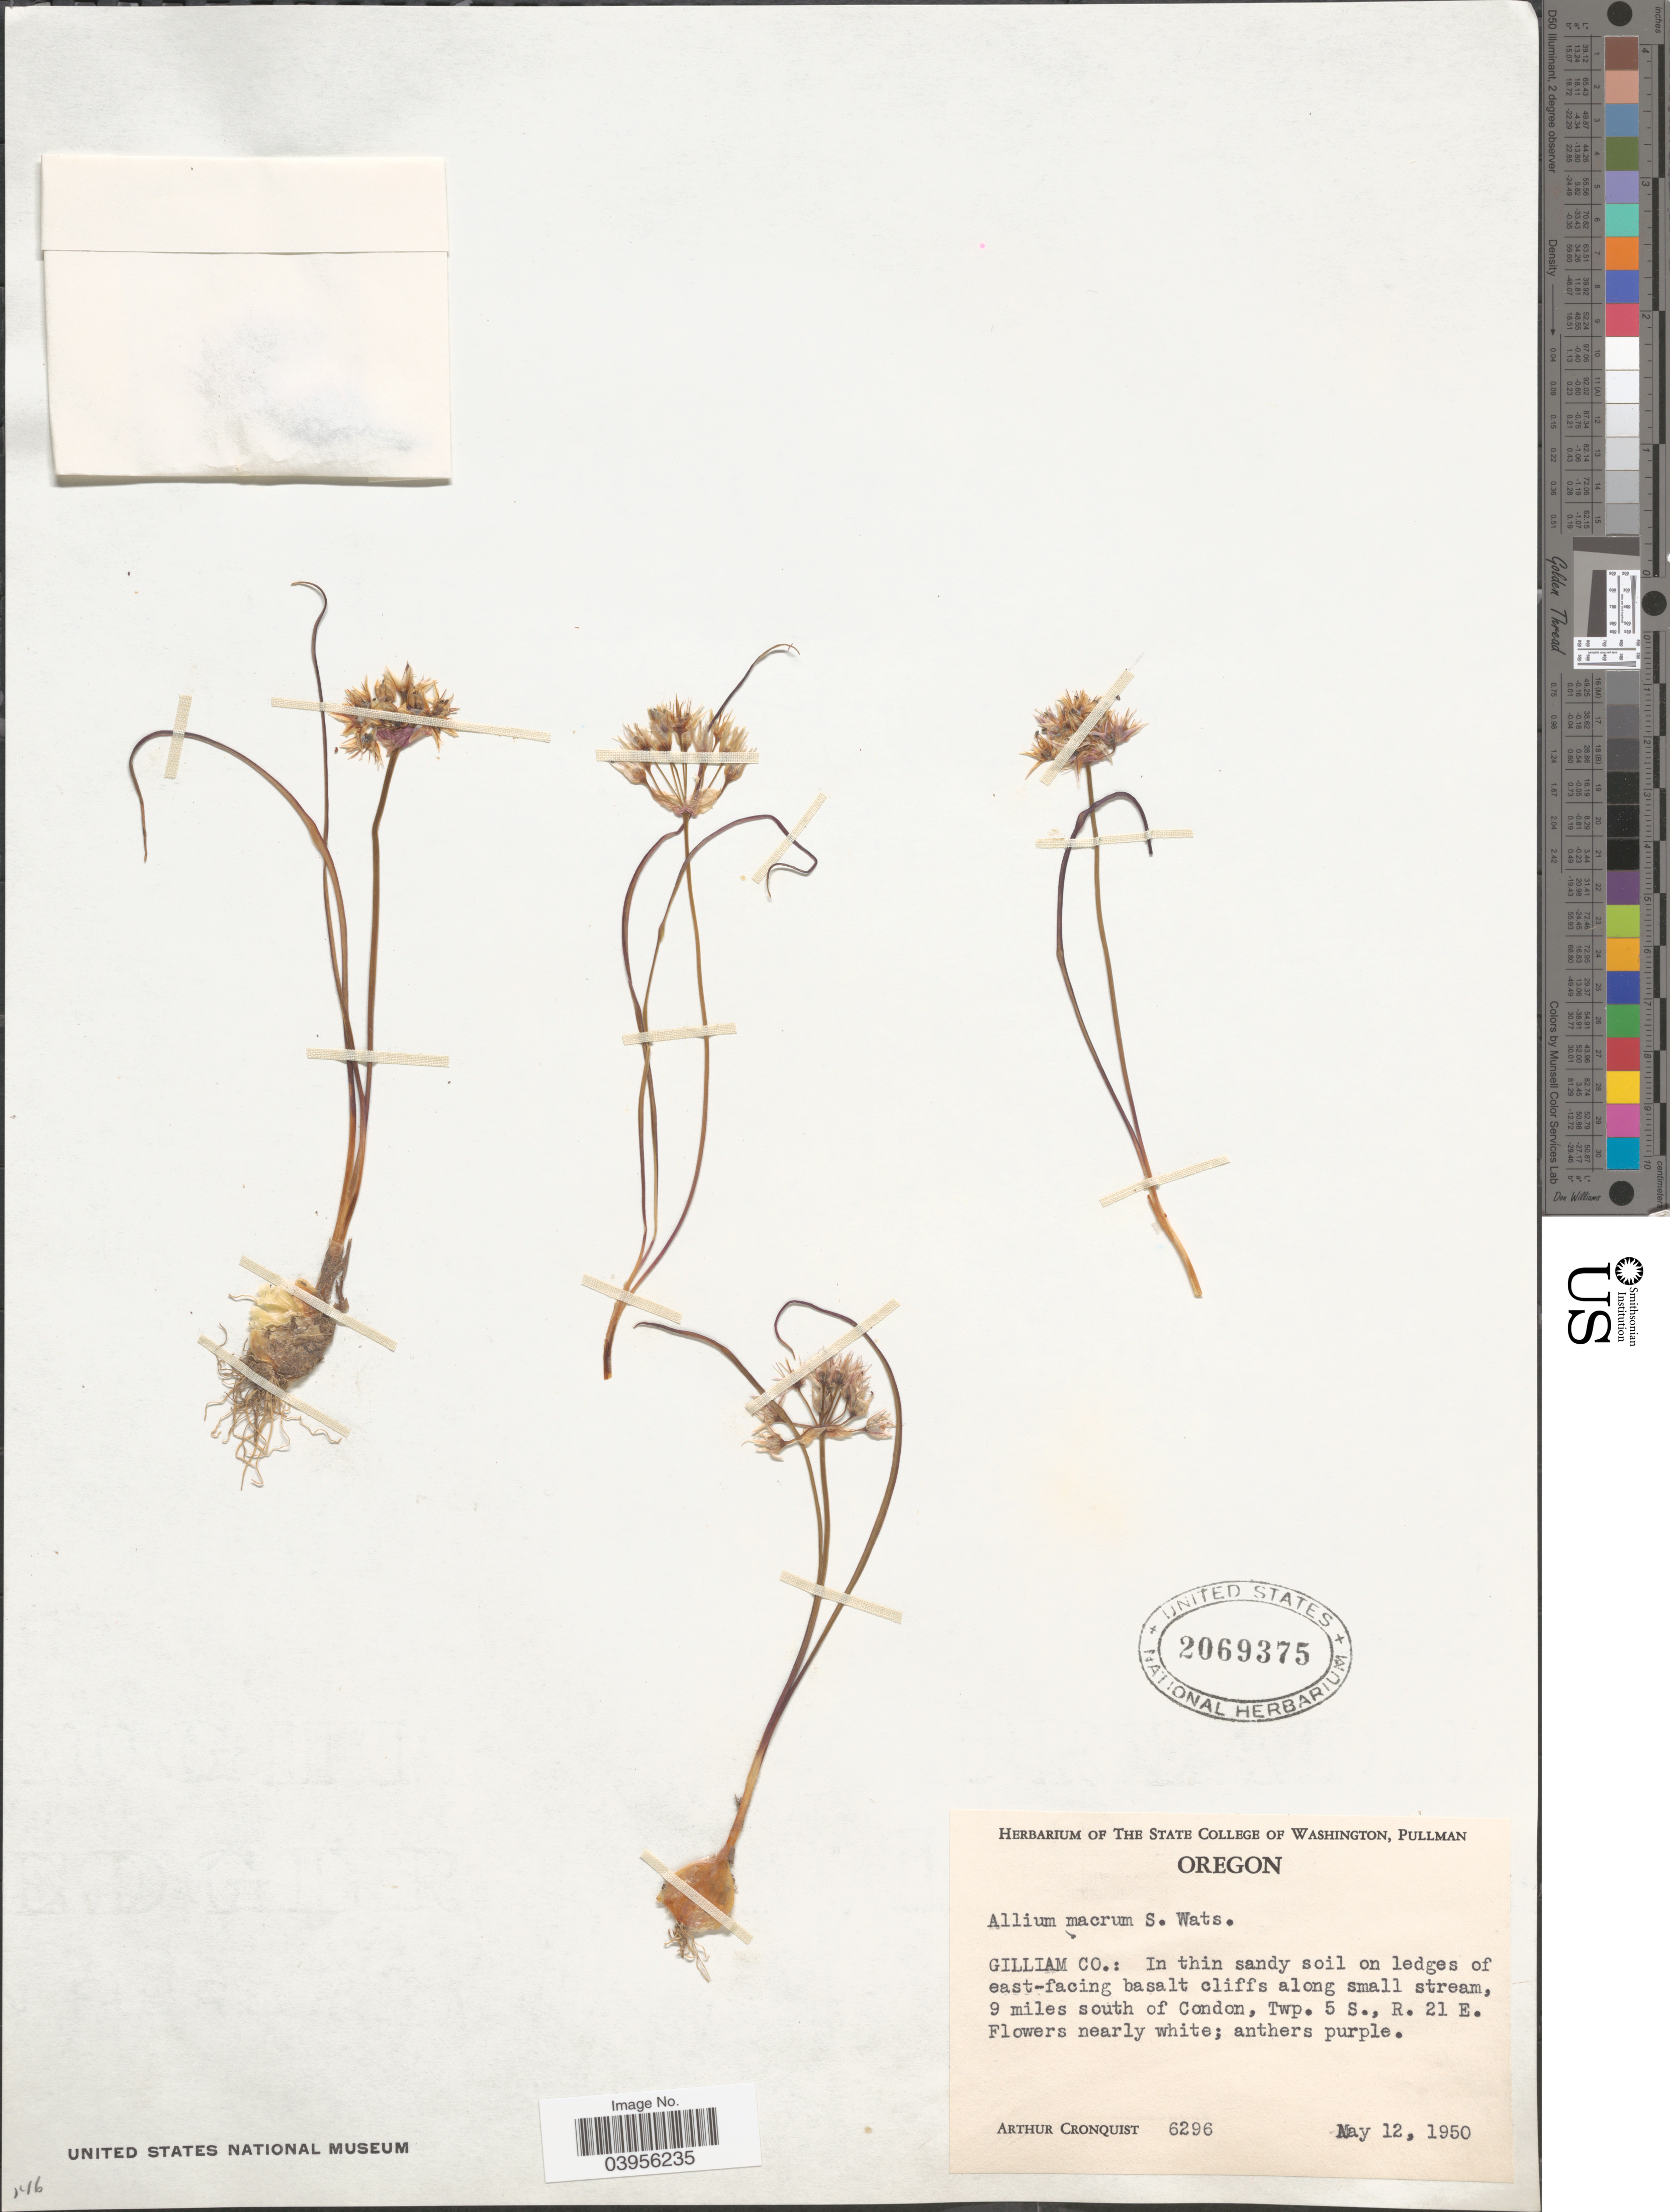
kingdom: Plantae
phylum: Tracheophyta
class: Liliopsida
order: Asparagales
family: Amaryllidaceae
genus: Allium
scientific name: Allium macrum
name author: S. Watson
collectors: A. J. Cronquist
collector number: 6296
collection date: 1950-05-12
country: United States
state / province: Oregon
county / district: Gilliam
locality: Gilliam Co.: on ledges of east-facing basalt cliffs along small stream, 9 miles south of Condon, Twp. 5 S., R. 21 E.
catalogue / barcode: US 2069375